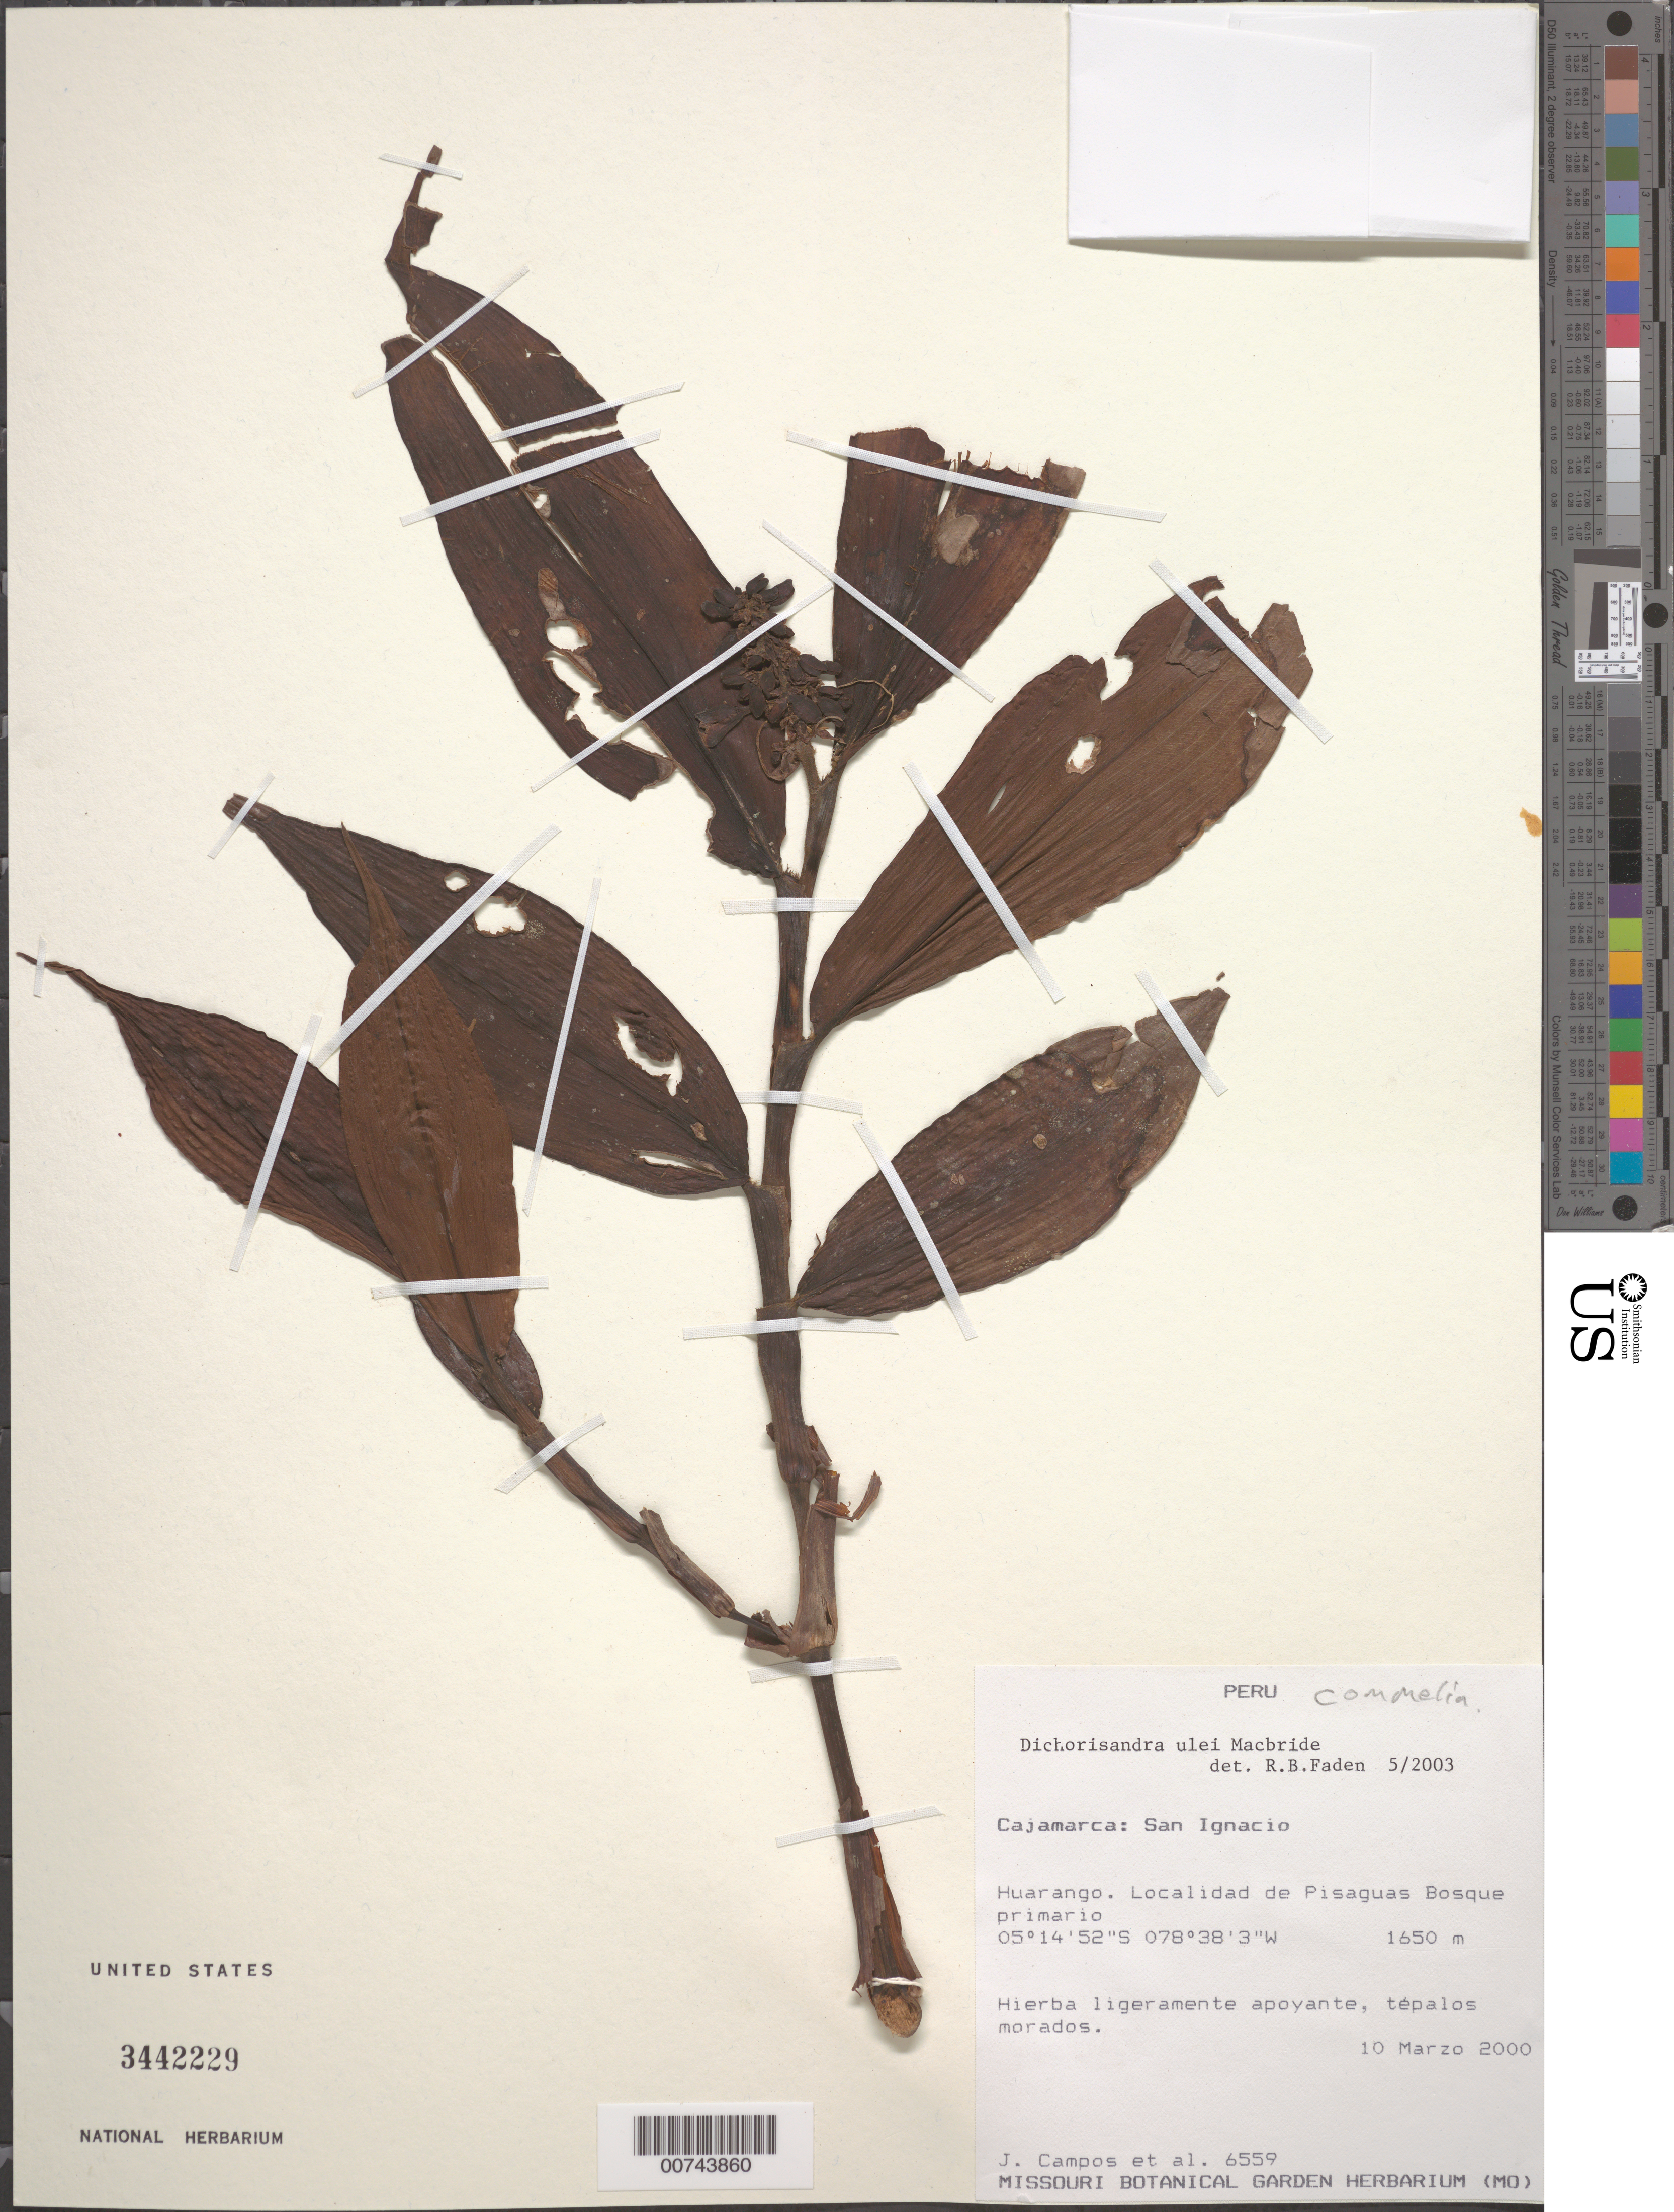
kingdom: Plantae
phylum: Tracheophyta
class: Liliopsida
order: Commelinales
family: Commelinaceae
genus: Dichorisandra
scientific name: Dichorisandra ulei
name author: J.F. Macbr.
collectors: J. Campos & et al.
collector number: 6559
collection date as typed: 10 Mar 2000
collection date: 2000-03-10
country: Peru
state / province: Cajamarca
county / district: San Ignacio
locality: Huarango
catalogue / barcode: US 3442229